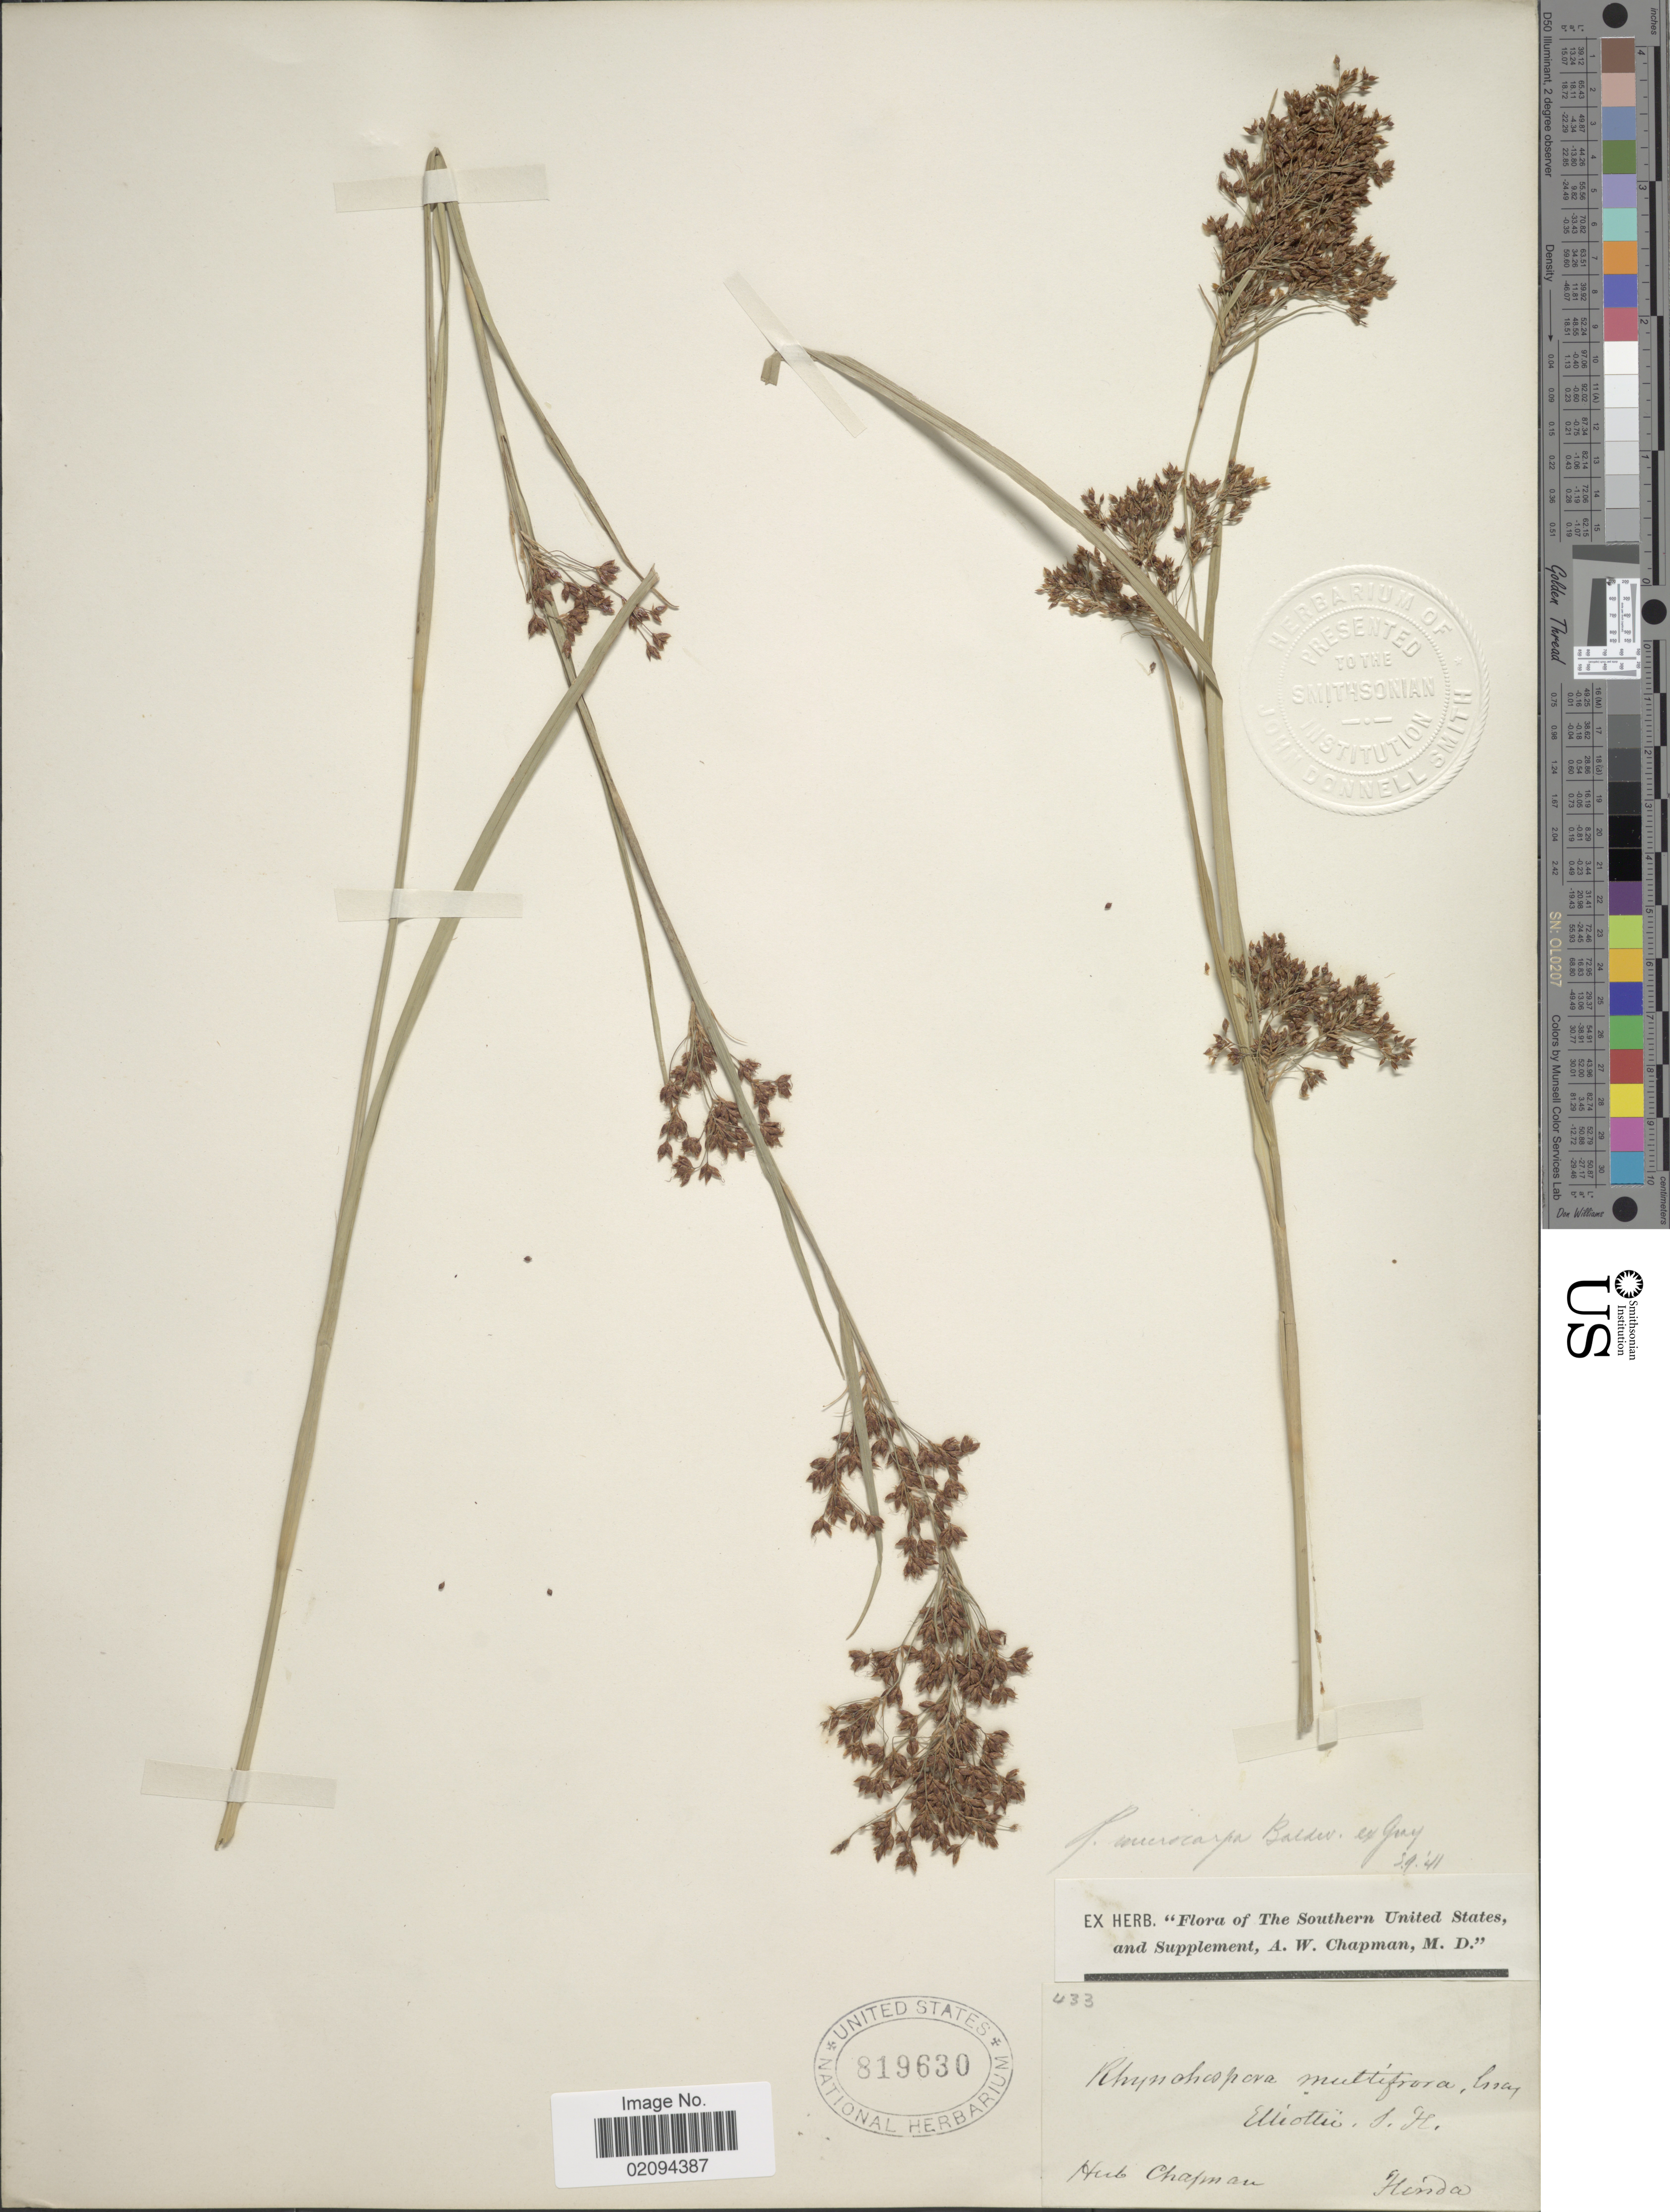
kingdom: Plantae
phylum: Tracheophyta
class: Liliopsida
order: Poales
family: Cyperaceae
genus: Rhynchospora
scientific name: Rhynchospora microcarpa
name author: Baldwin ex A. Gray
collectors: A. W. Chapman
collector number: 433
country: United States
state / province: Florida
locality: Southern United States, and Supplement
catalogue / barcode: US 819630